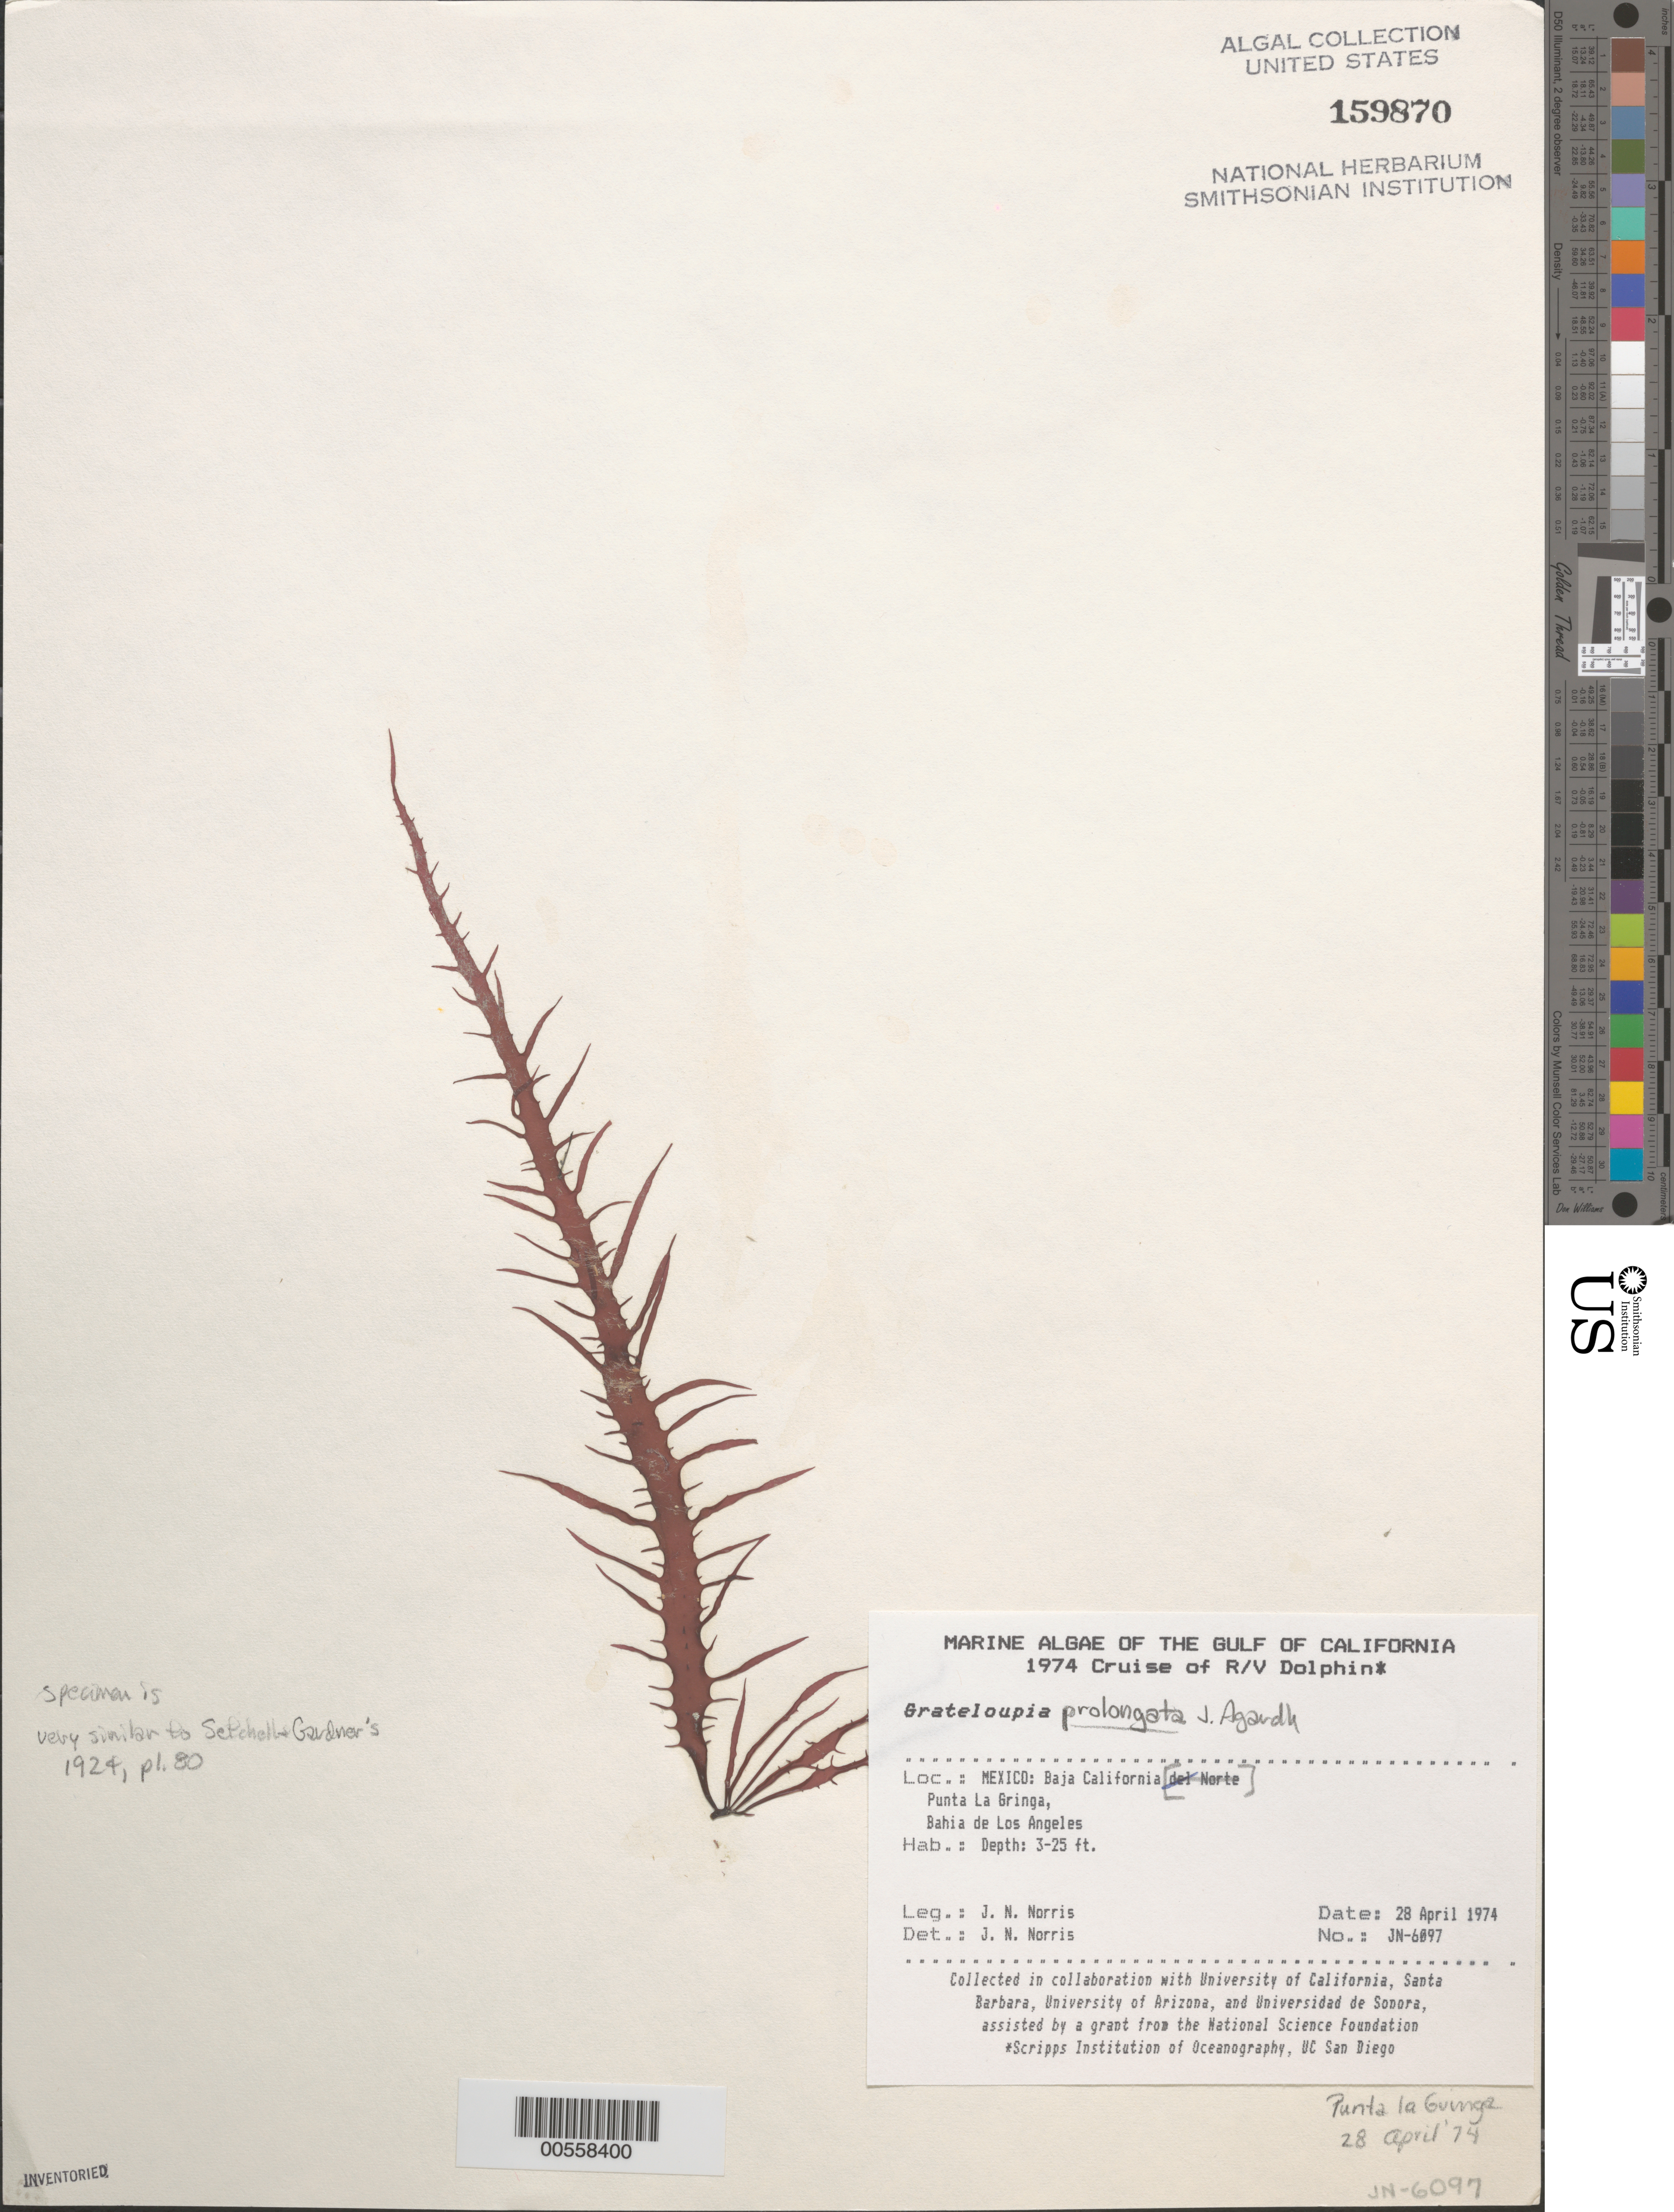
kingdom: Plantae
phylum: Rhodophyta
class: Florideophyceae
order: Halymeniales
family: Halymeniaceae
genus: Grateloupia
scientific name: Grateloupia prolongata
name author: J. Agardh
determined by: Norris, James N.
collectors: J. N. Norris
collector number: JN-6097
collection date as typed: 28 Apr 1974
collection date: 1974-04-28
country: Mexico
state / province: Baja California Norte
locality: Punta La Gringa, Bahia de Los Angeles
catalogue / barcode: US 159870